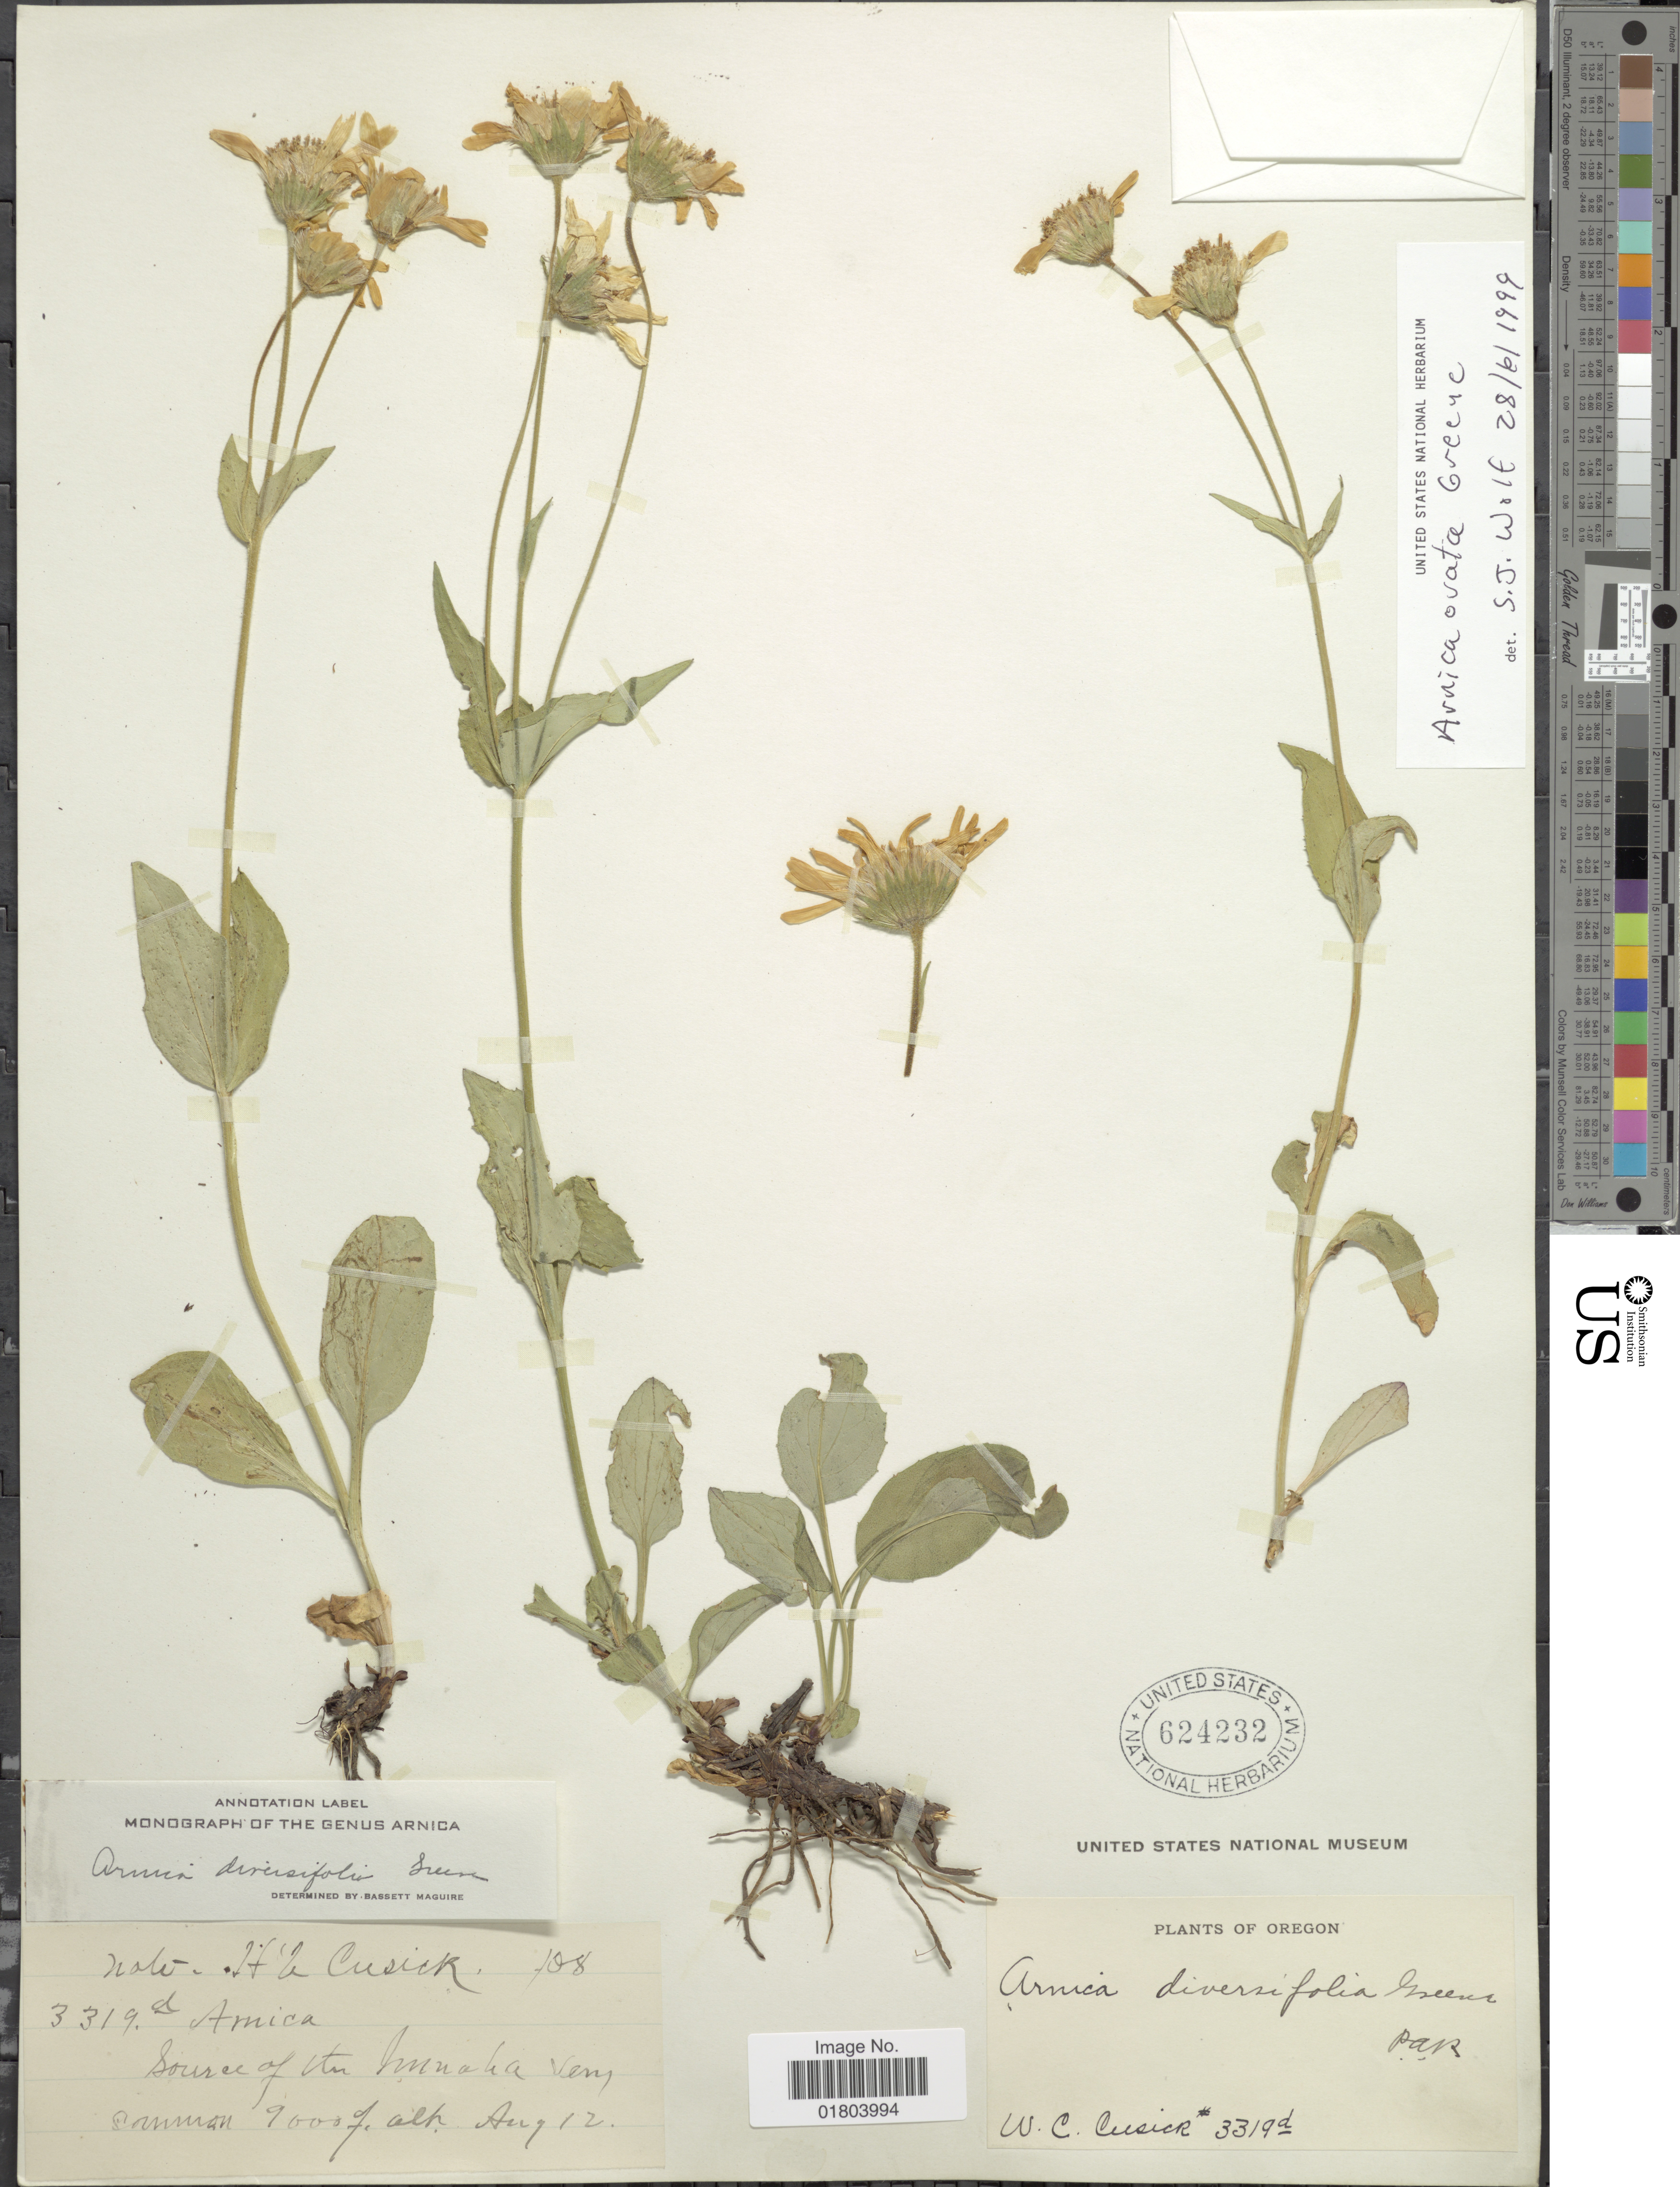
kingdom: Plantae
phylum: Tracheophyta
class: Magnoliopsida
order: Asterales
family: Asteraceae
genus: Arnica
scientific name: Arnica ovata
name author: Greene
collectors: W. C. Cusick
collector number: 3319d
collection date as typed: Transcribed d/m/y: 12/8/8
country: United States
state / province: Oregon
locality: Source of Mtn Imnaha very common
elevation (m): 2743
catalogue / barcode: US 624232